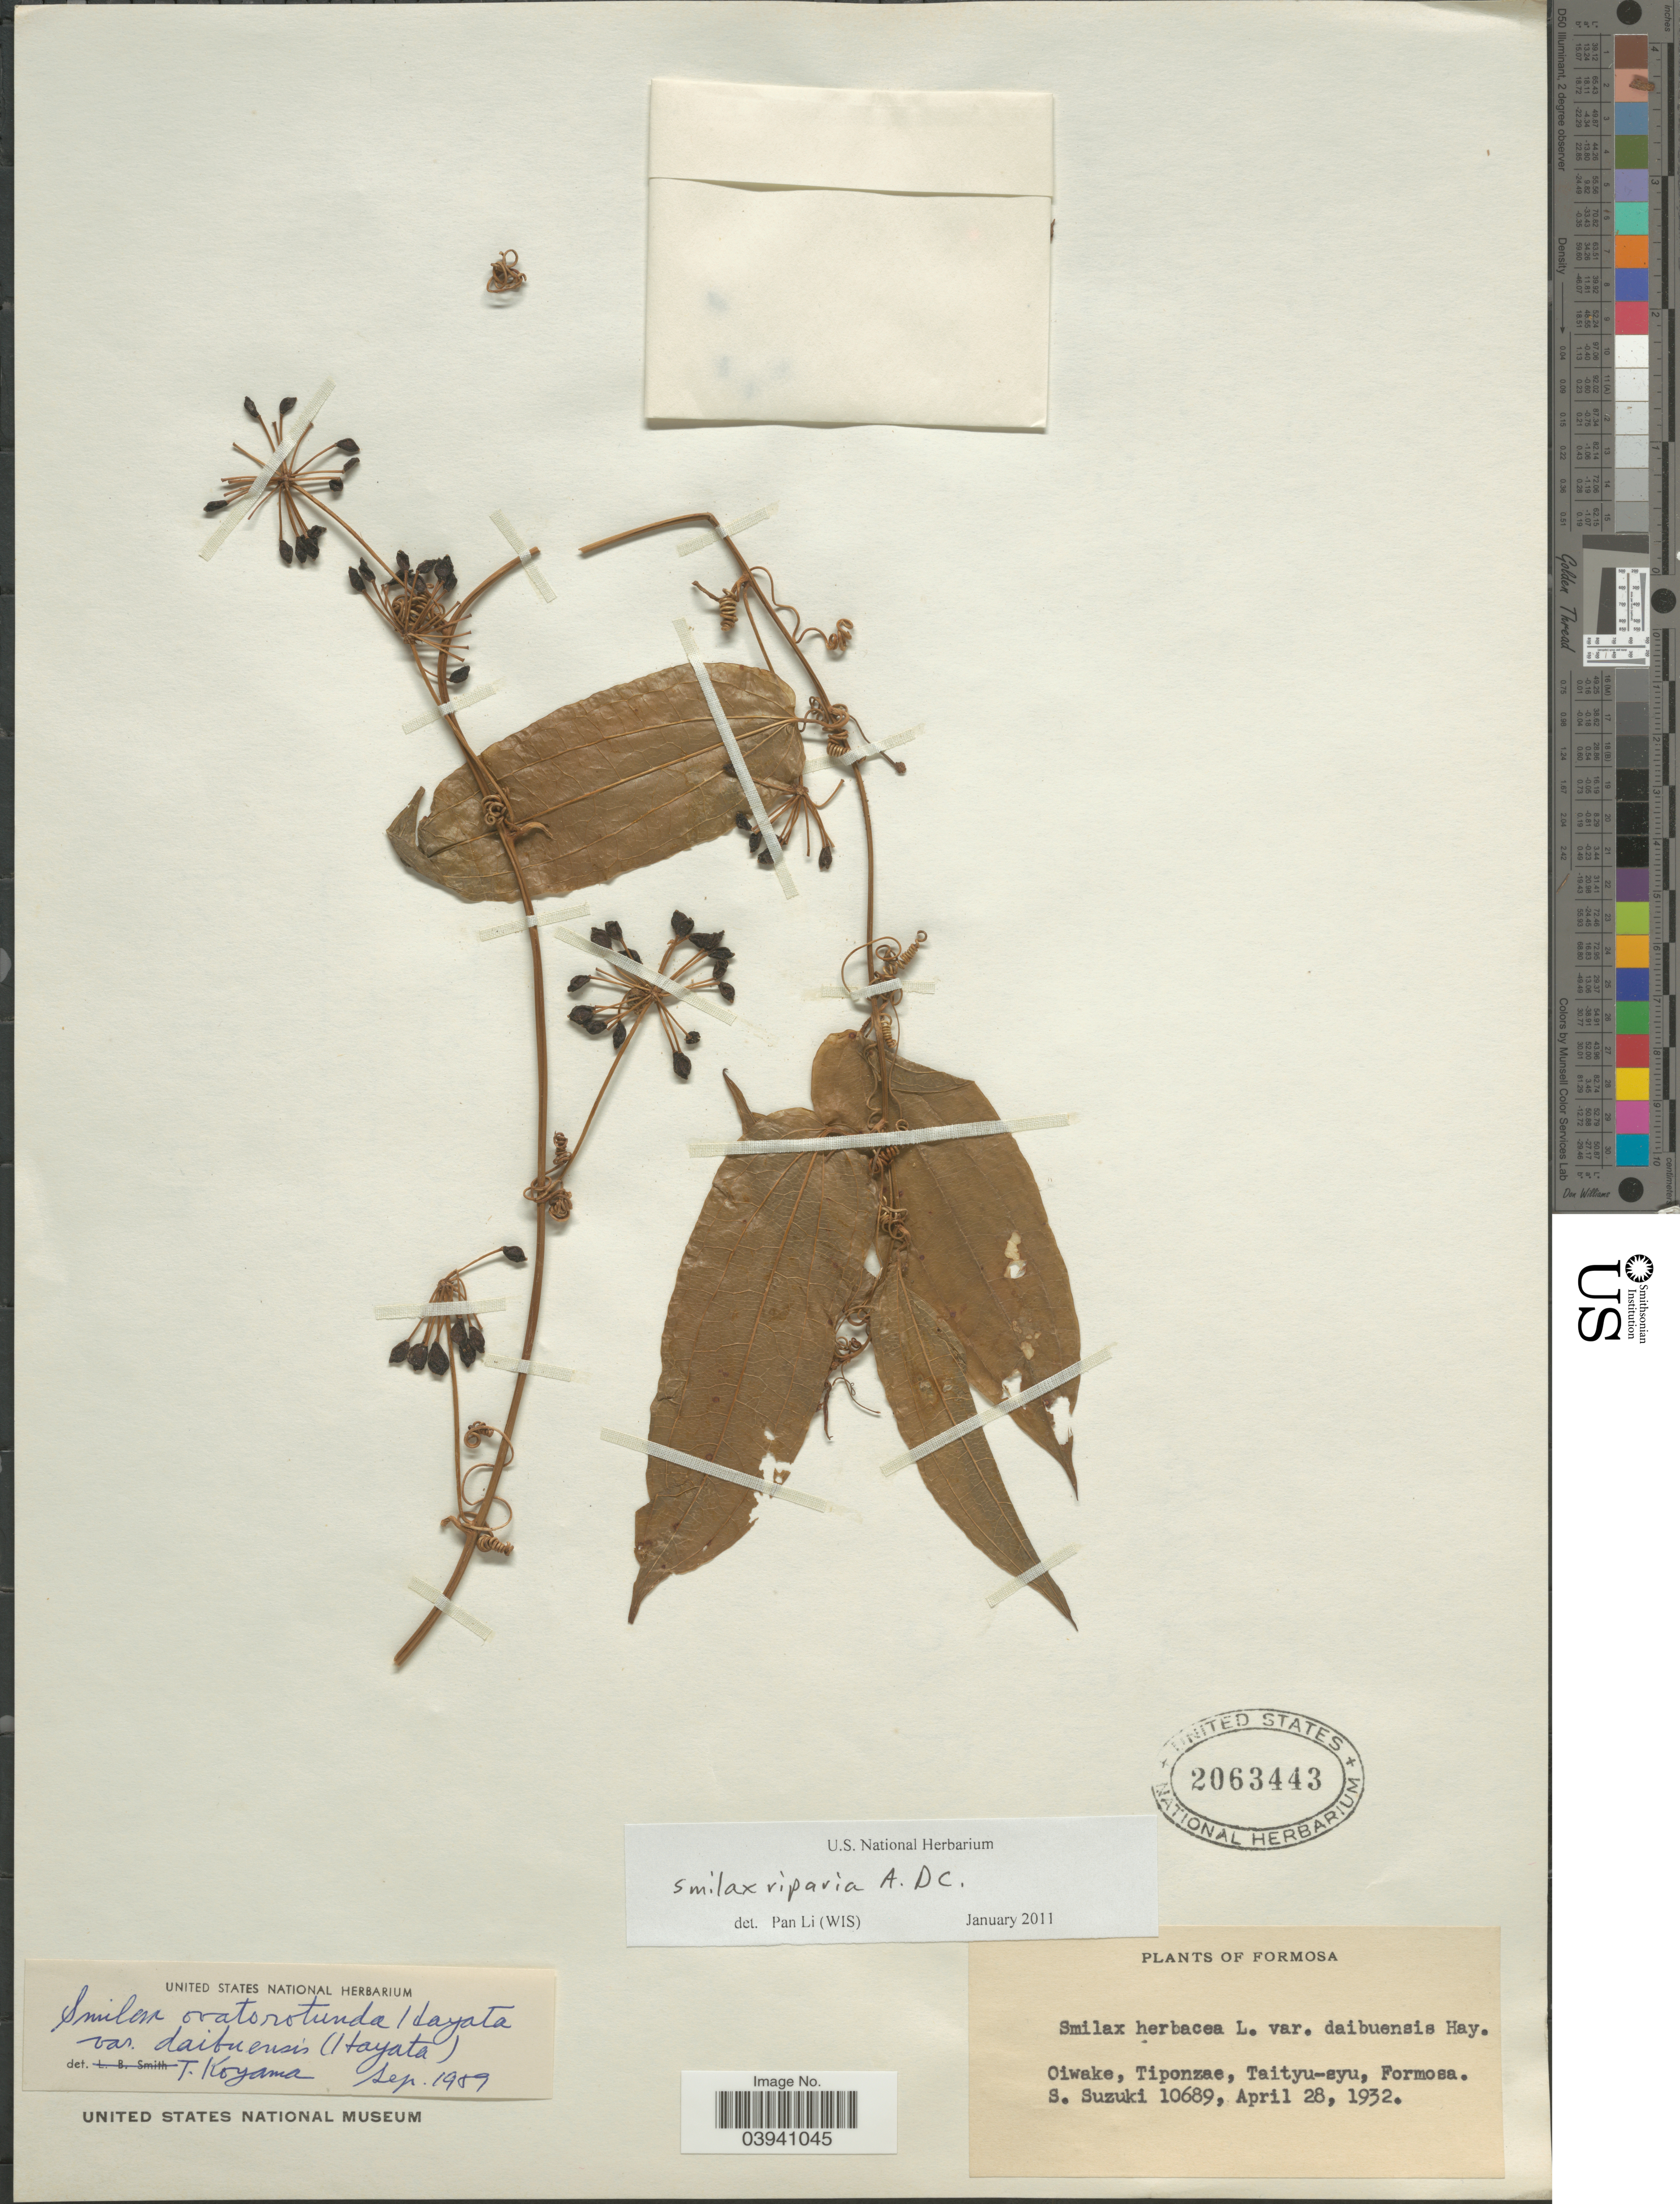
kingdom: Plantae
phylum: Tracheophyta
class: Liliopsida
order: Liliales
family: Smilacaceae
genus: Smilax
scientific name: Smilax riparia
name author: A. DC.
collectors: S. Suzuki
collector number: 10689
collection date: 1932-04-28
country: Taiwan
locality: Oiwake, Tiponzae, Taityu-ayu, Formosa.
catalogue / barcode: US 2063443